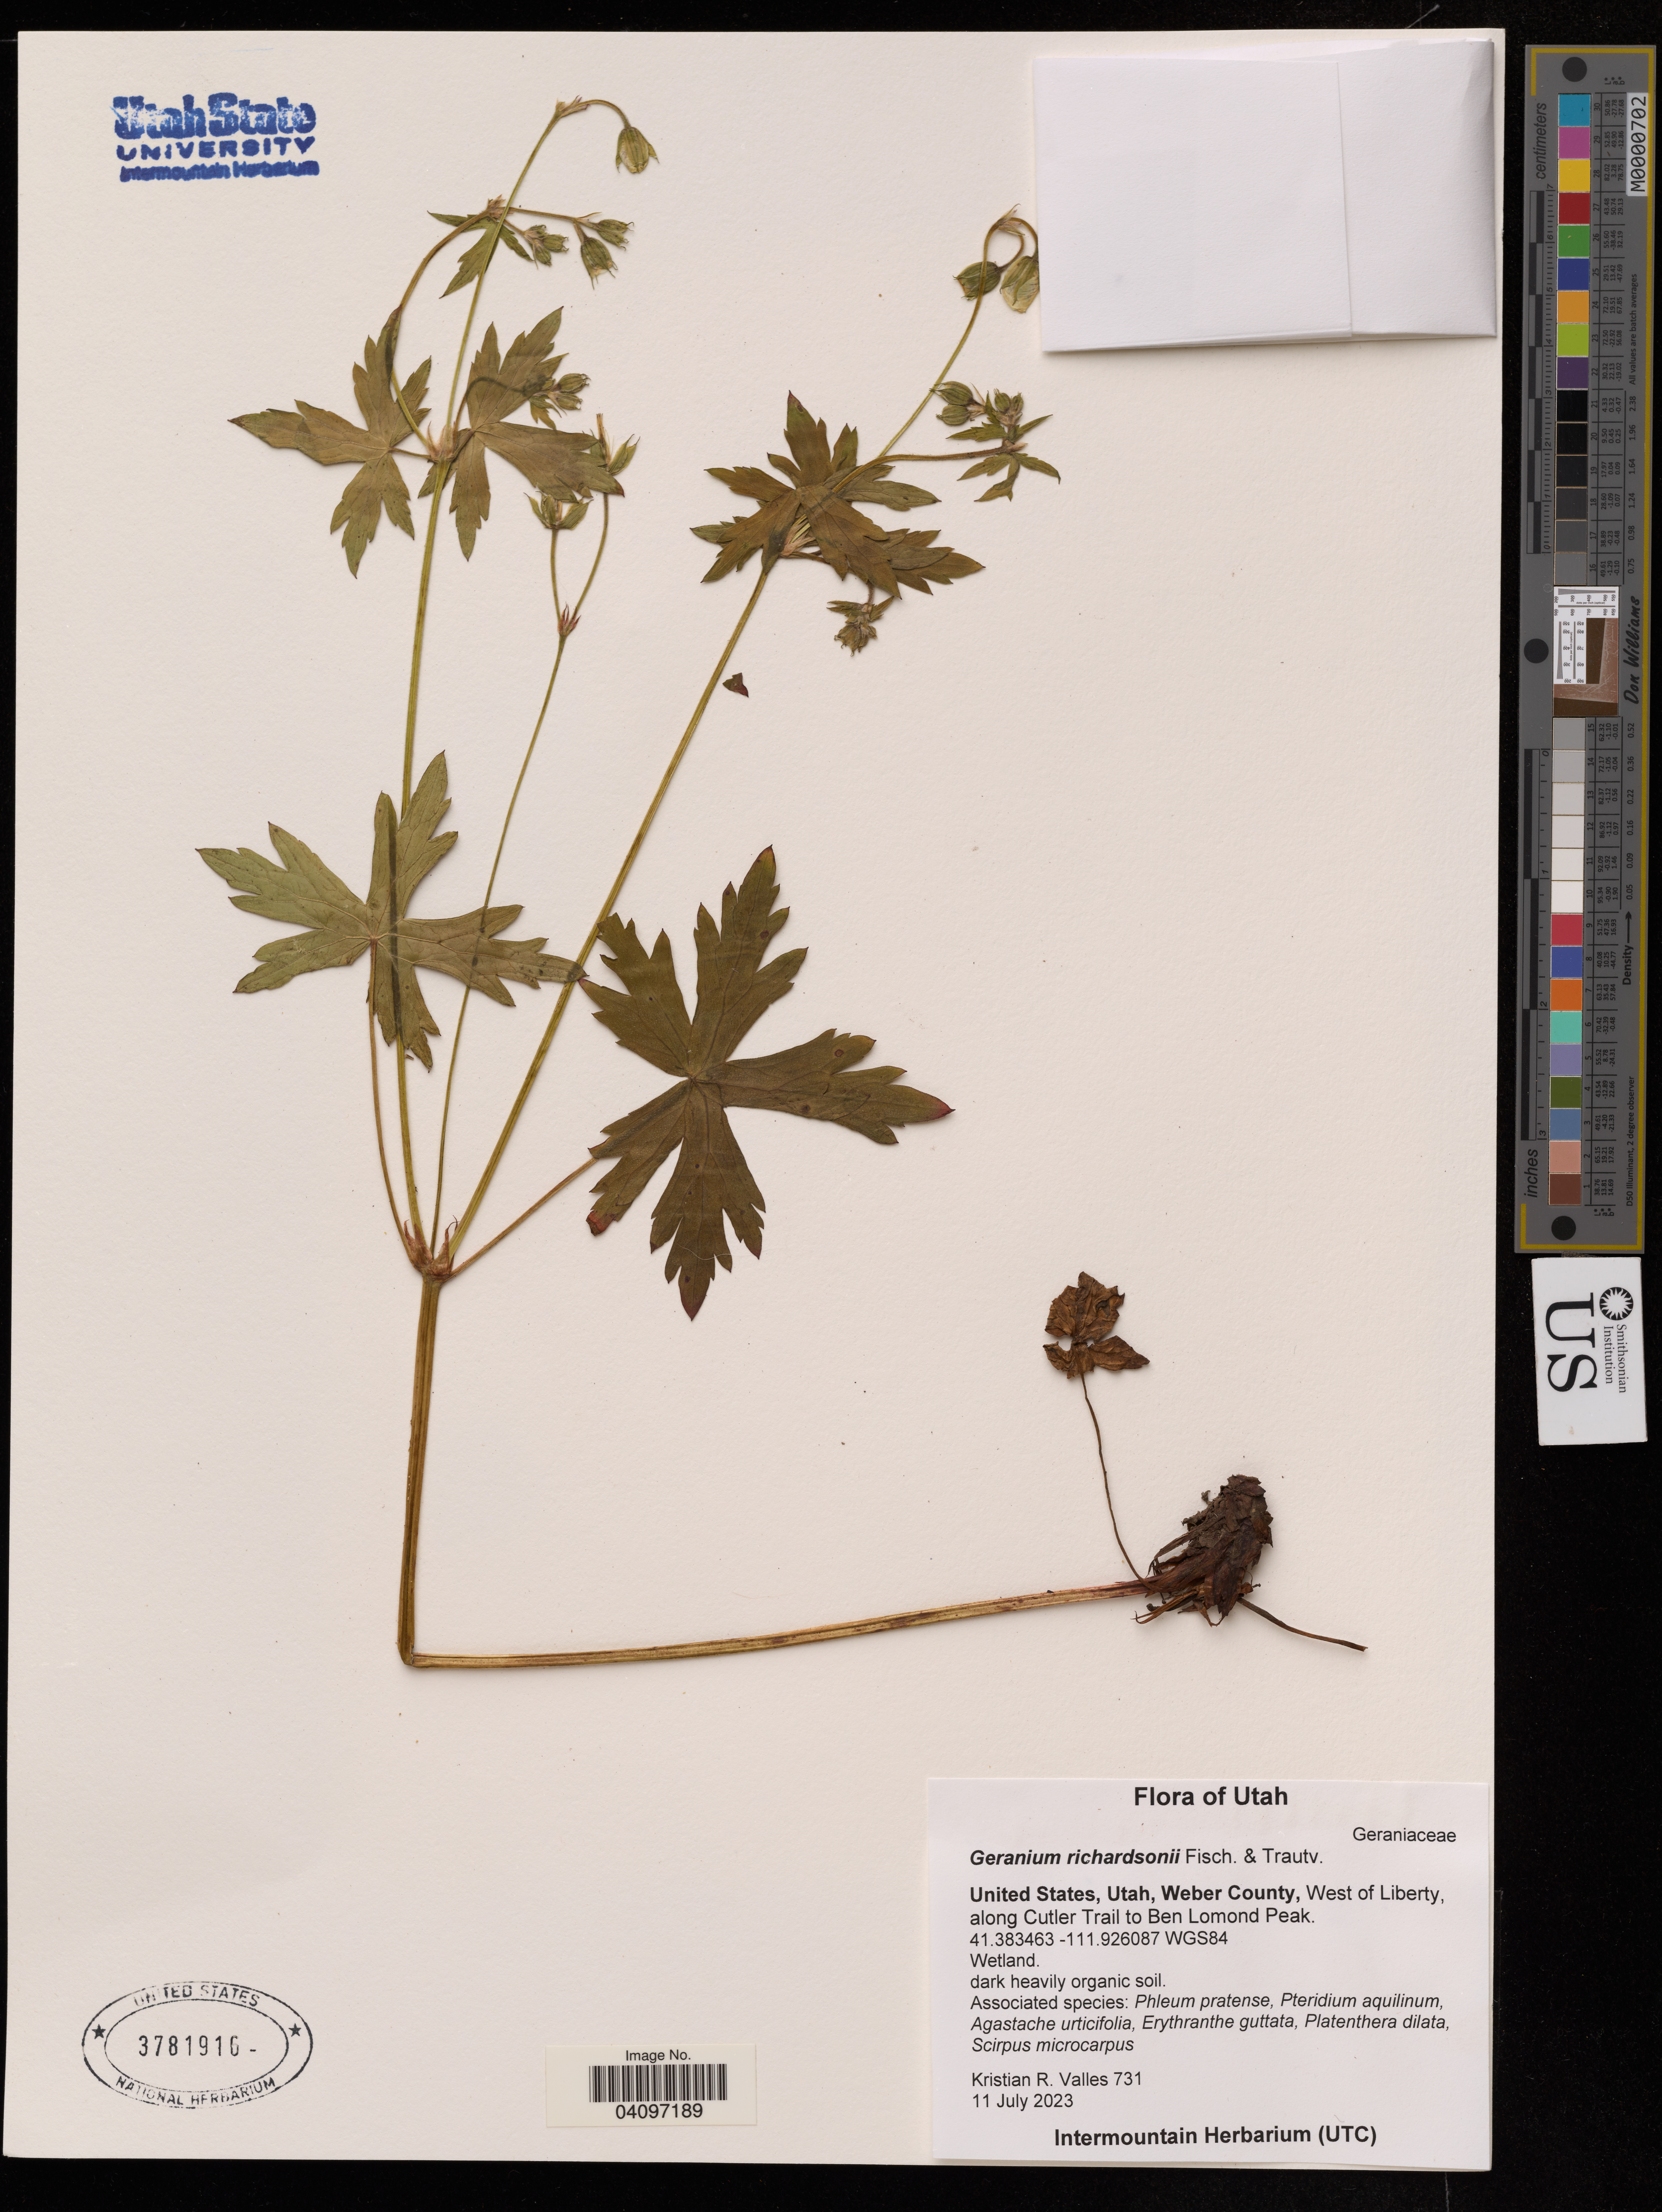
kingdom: Plantae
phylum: Tracheophyta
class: Magnoliopsida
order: Geraniales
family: Geraniaceae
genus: Geranium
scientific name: Geranium richardsonii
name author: Fisch. & Trautv.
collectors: K. Valles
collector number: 731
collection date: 2023-07-11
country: United States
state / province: Utah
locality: United States, Utah, Weber County, West of Liberty, along Cutler Trail to Ben Lomond Peak. WGS84.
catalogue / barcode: US 3781916